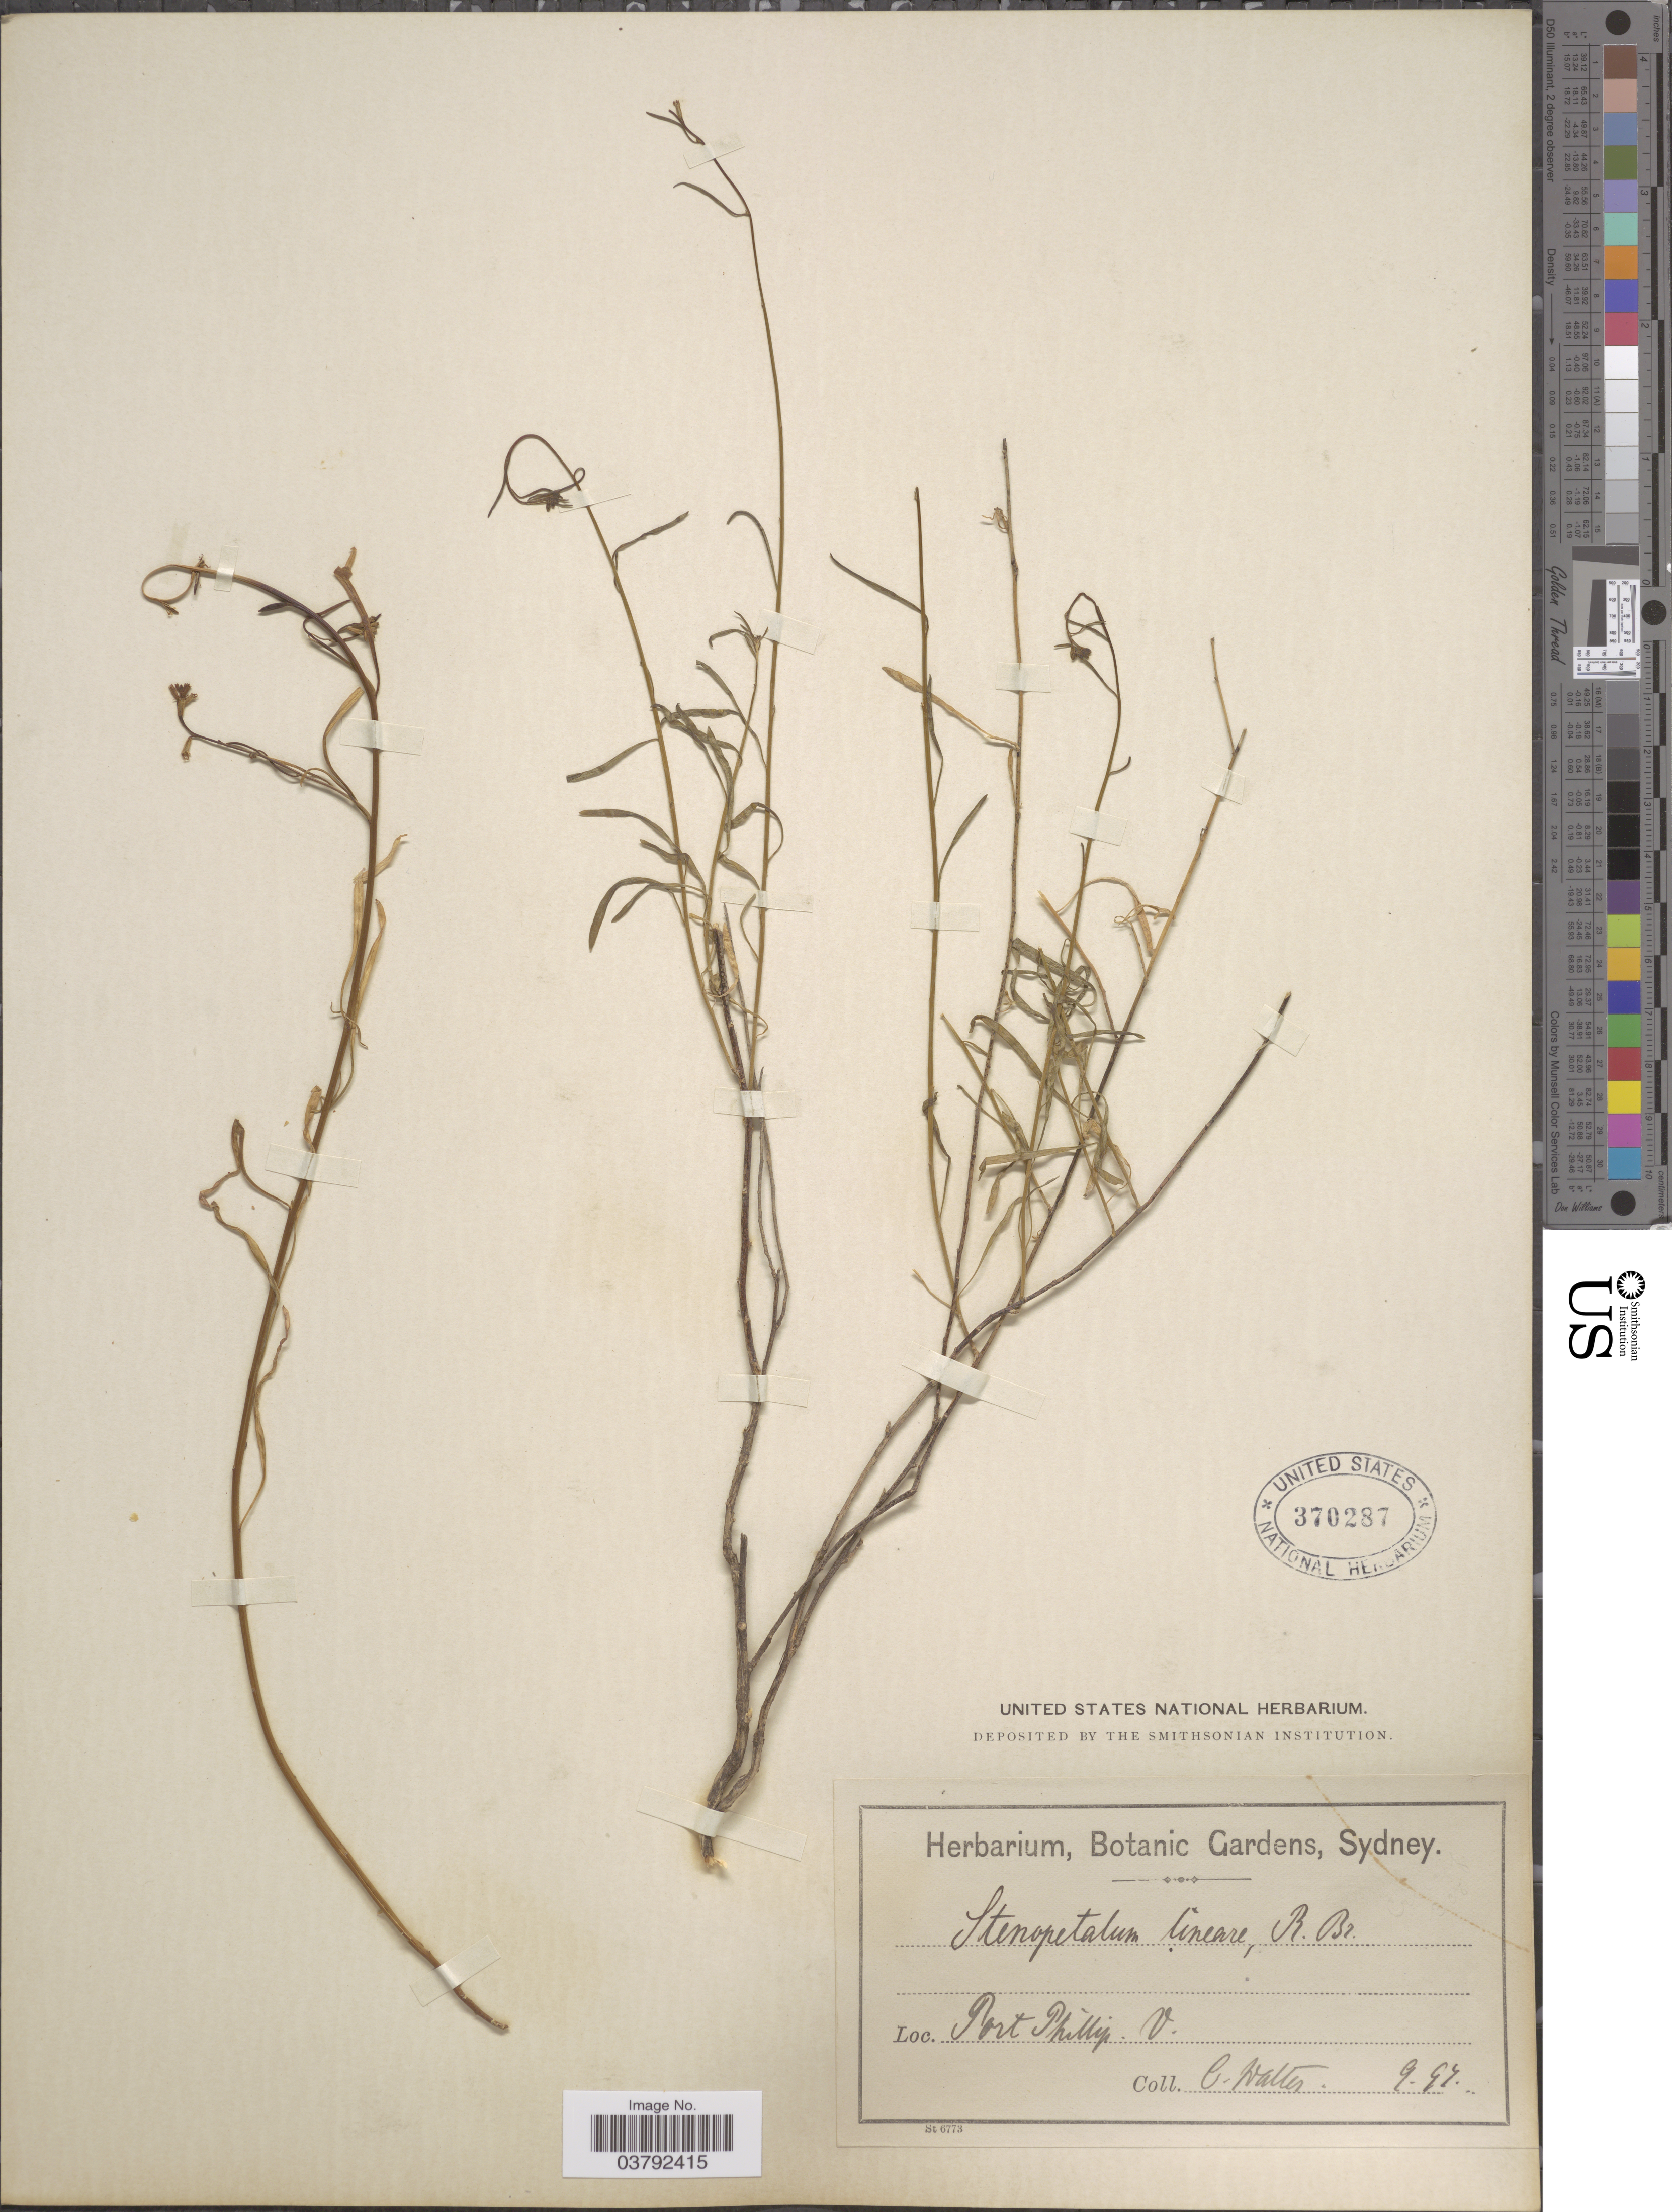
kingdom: Plantae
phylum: Tracheophyta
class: Magnoliopsida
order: Brassicales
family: Brassicaceae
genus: Stenopetalum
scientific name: Stenopetalum lineare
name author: R. Br. ex DC.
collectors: C. Walter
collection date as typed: Transcribed d/m/y: /9/97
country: Australia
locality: Port Phillip. V.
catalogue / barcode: US 370287